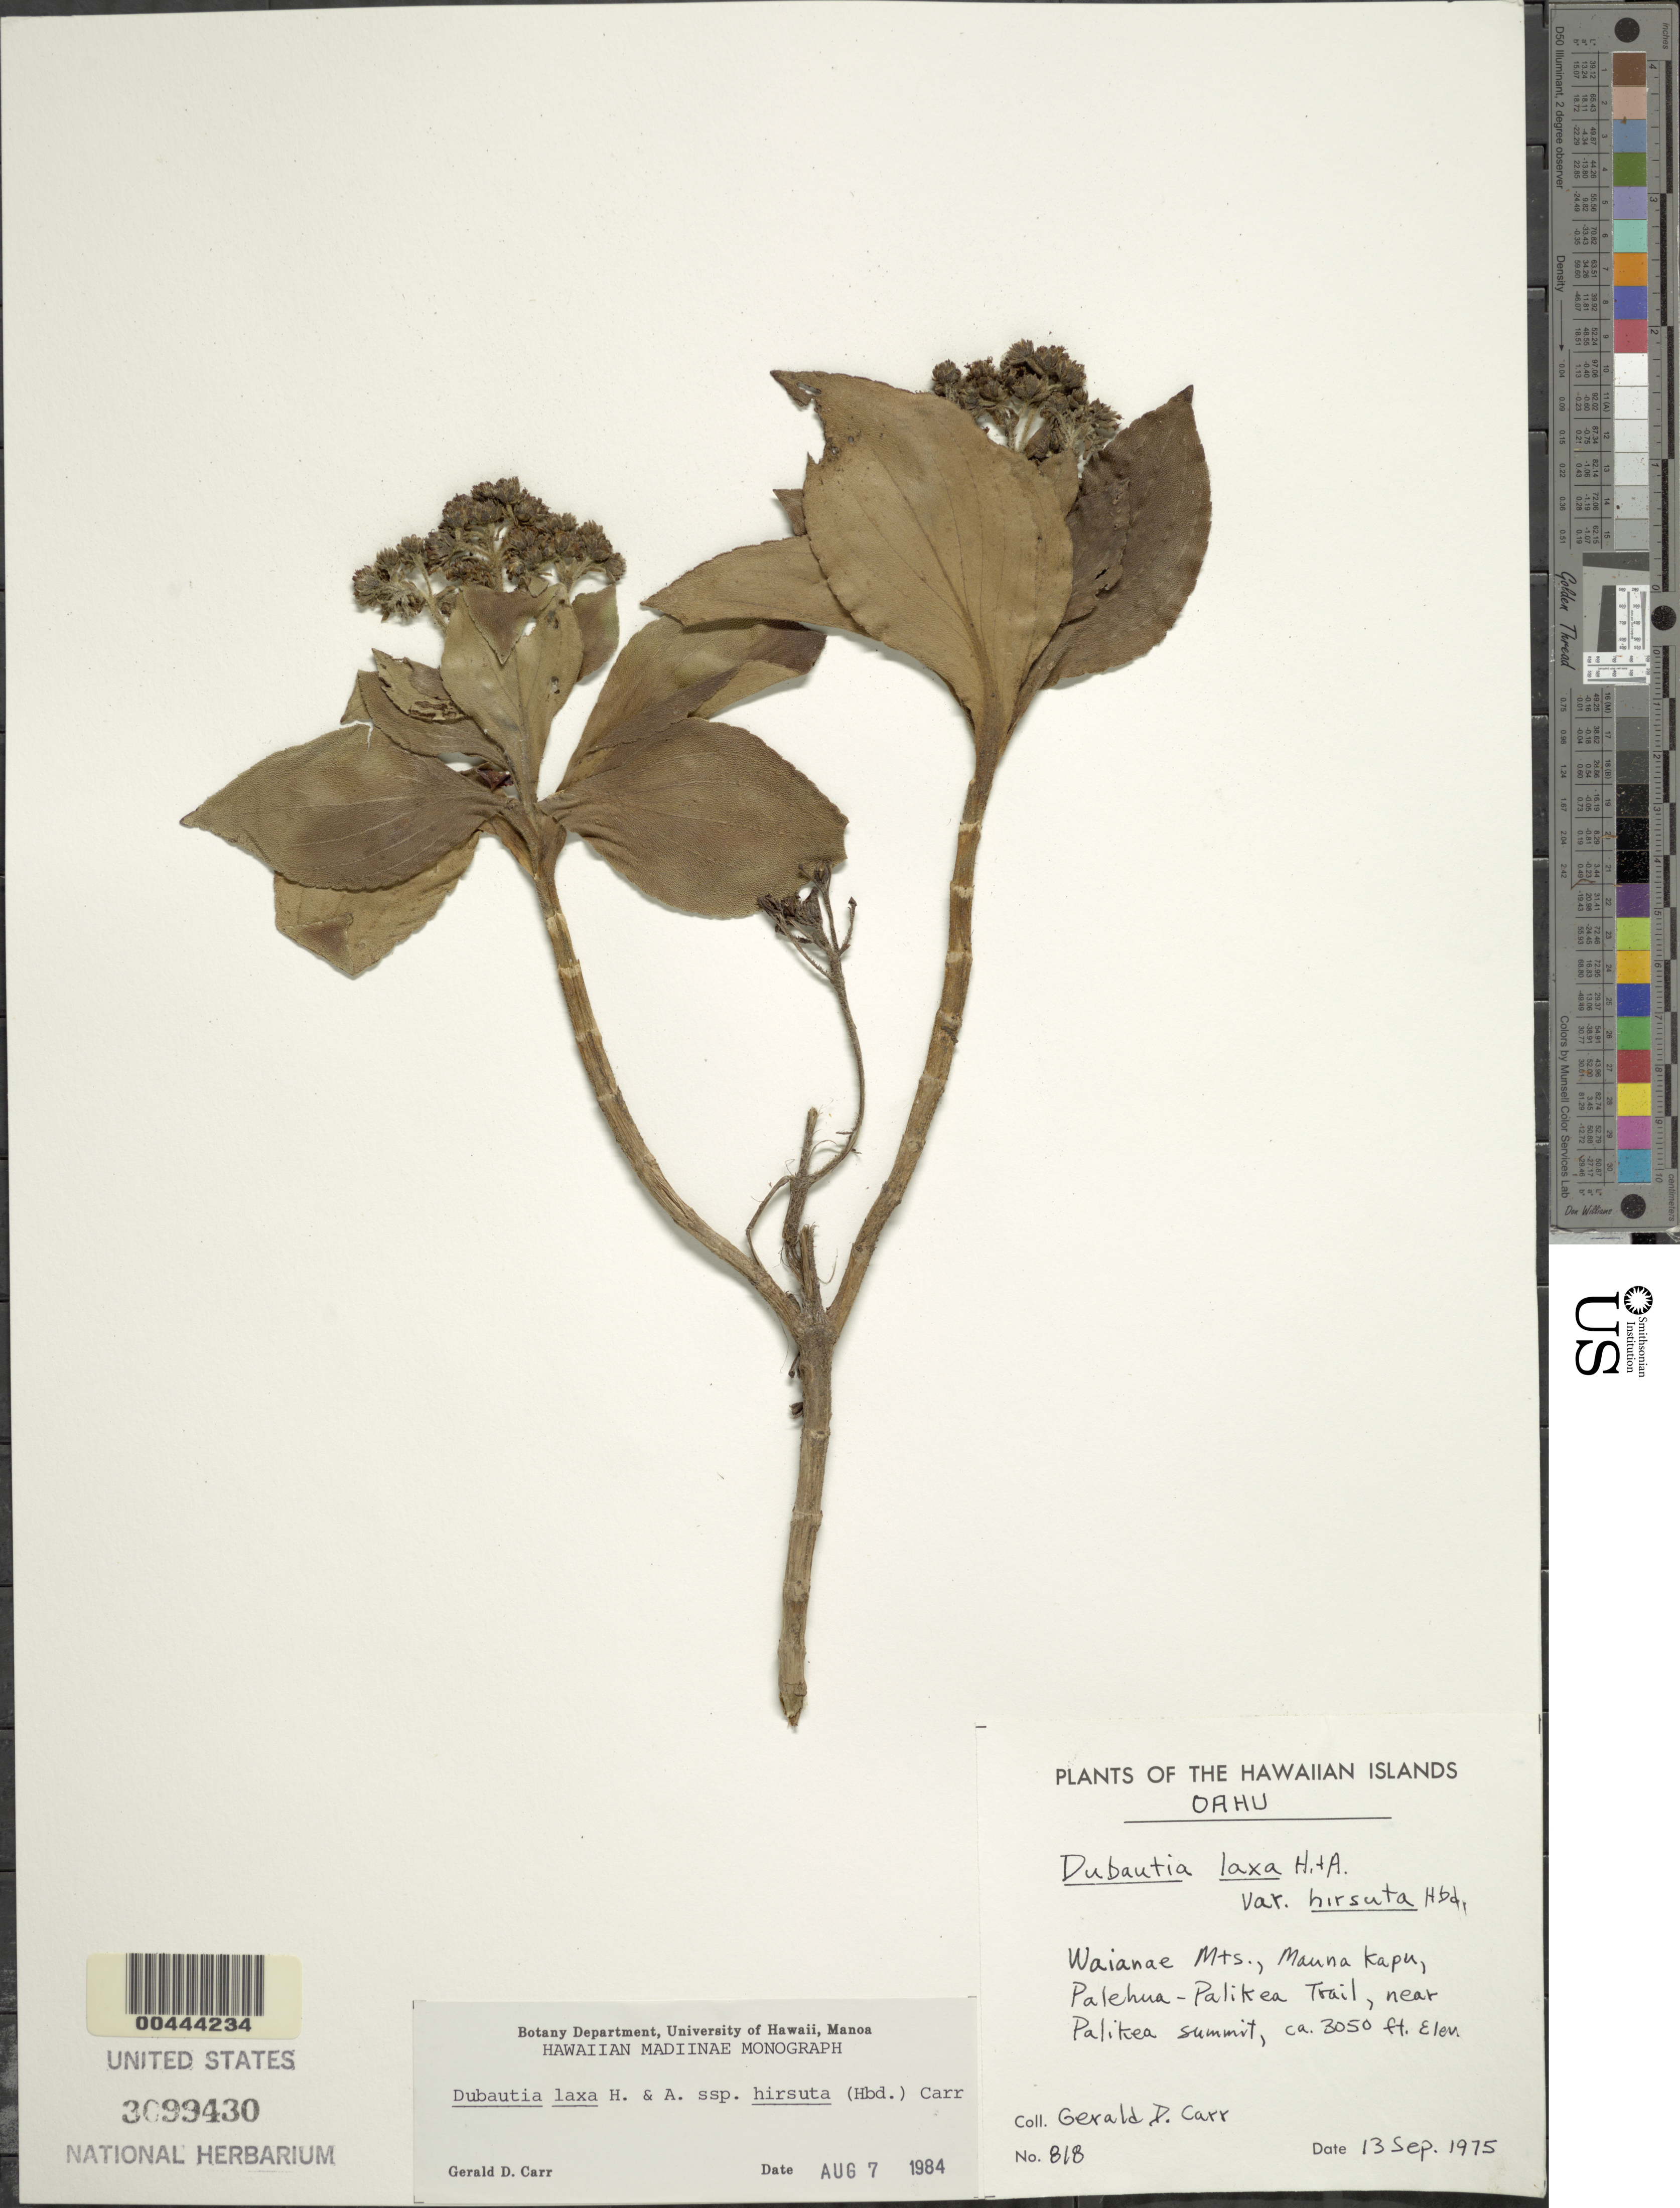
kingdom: Plantae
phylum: Tracheophyta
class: Magnoliopsida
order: Asterales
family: Asteraceae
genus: Dubautia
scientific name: Dubautia laxa subsp. hirsuta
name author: (Hillebr.) G.D. Carr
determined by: Carr, G. D.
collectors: G. D. Carr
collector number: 818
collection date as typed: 13 Sep 1975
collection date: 1975-09-13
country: United States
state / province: Hawaii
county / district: Honolulu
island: Oahu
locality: Waianae Mountains, Mauna Kapu, Palehua-Palikea Trail, near Palikea summit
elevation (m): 930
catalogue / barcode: US 3099430